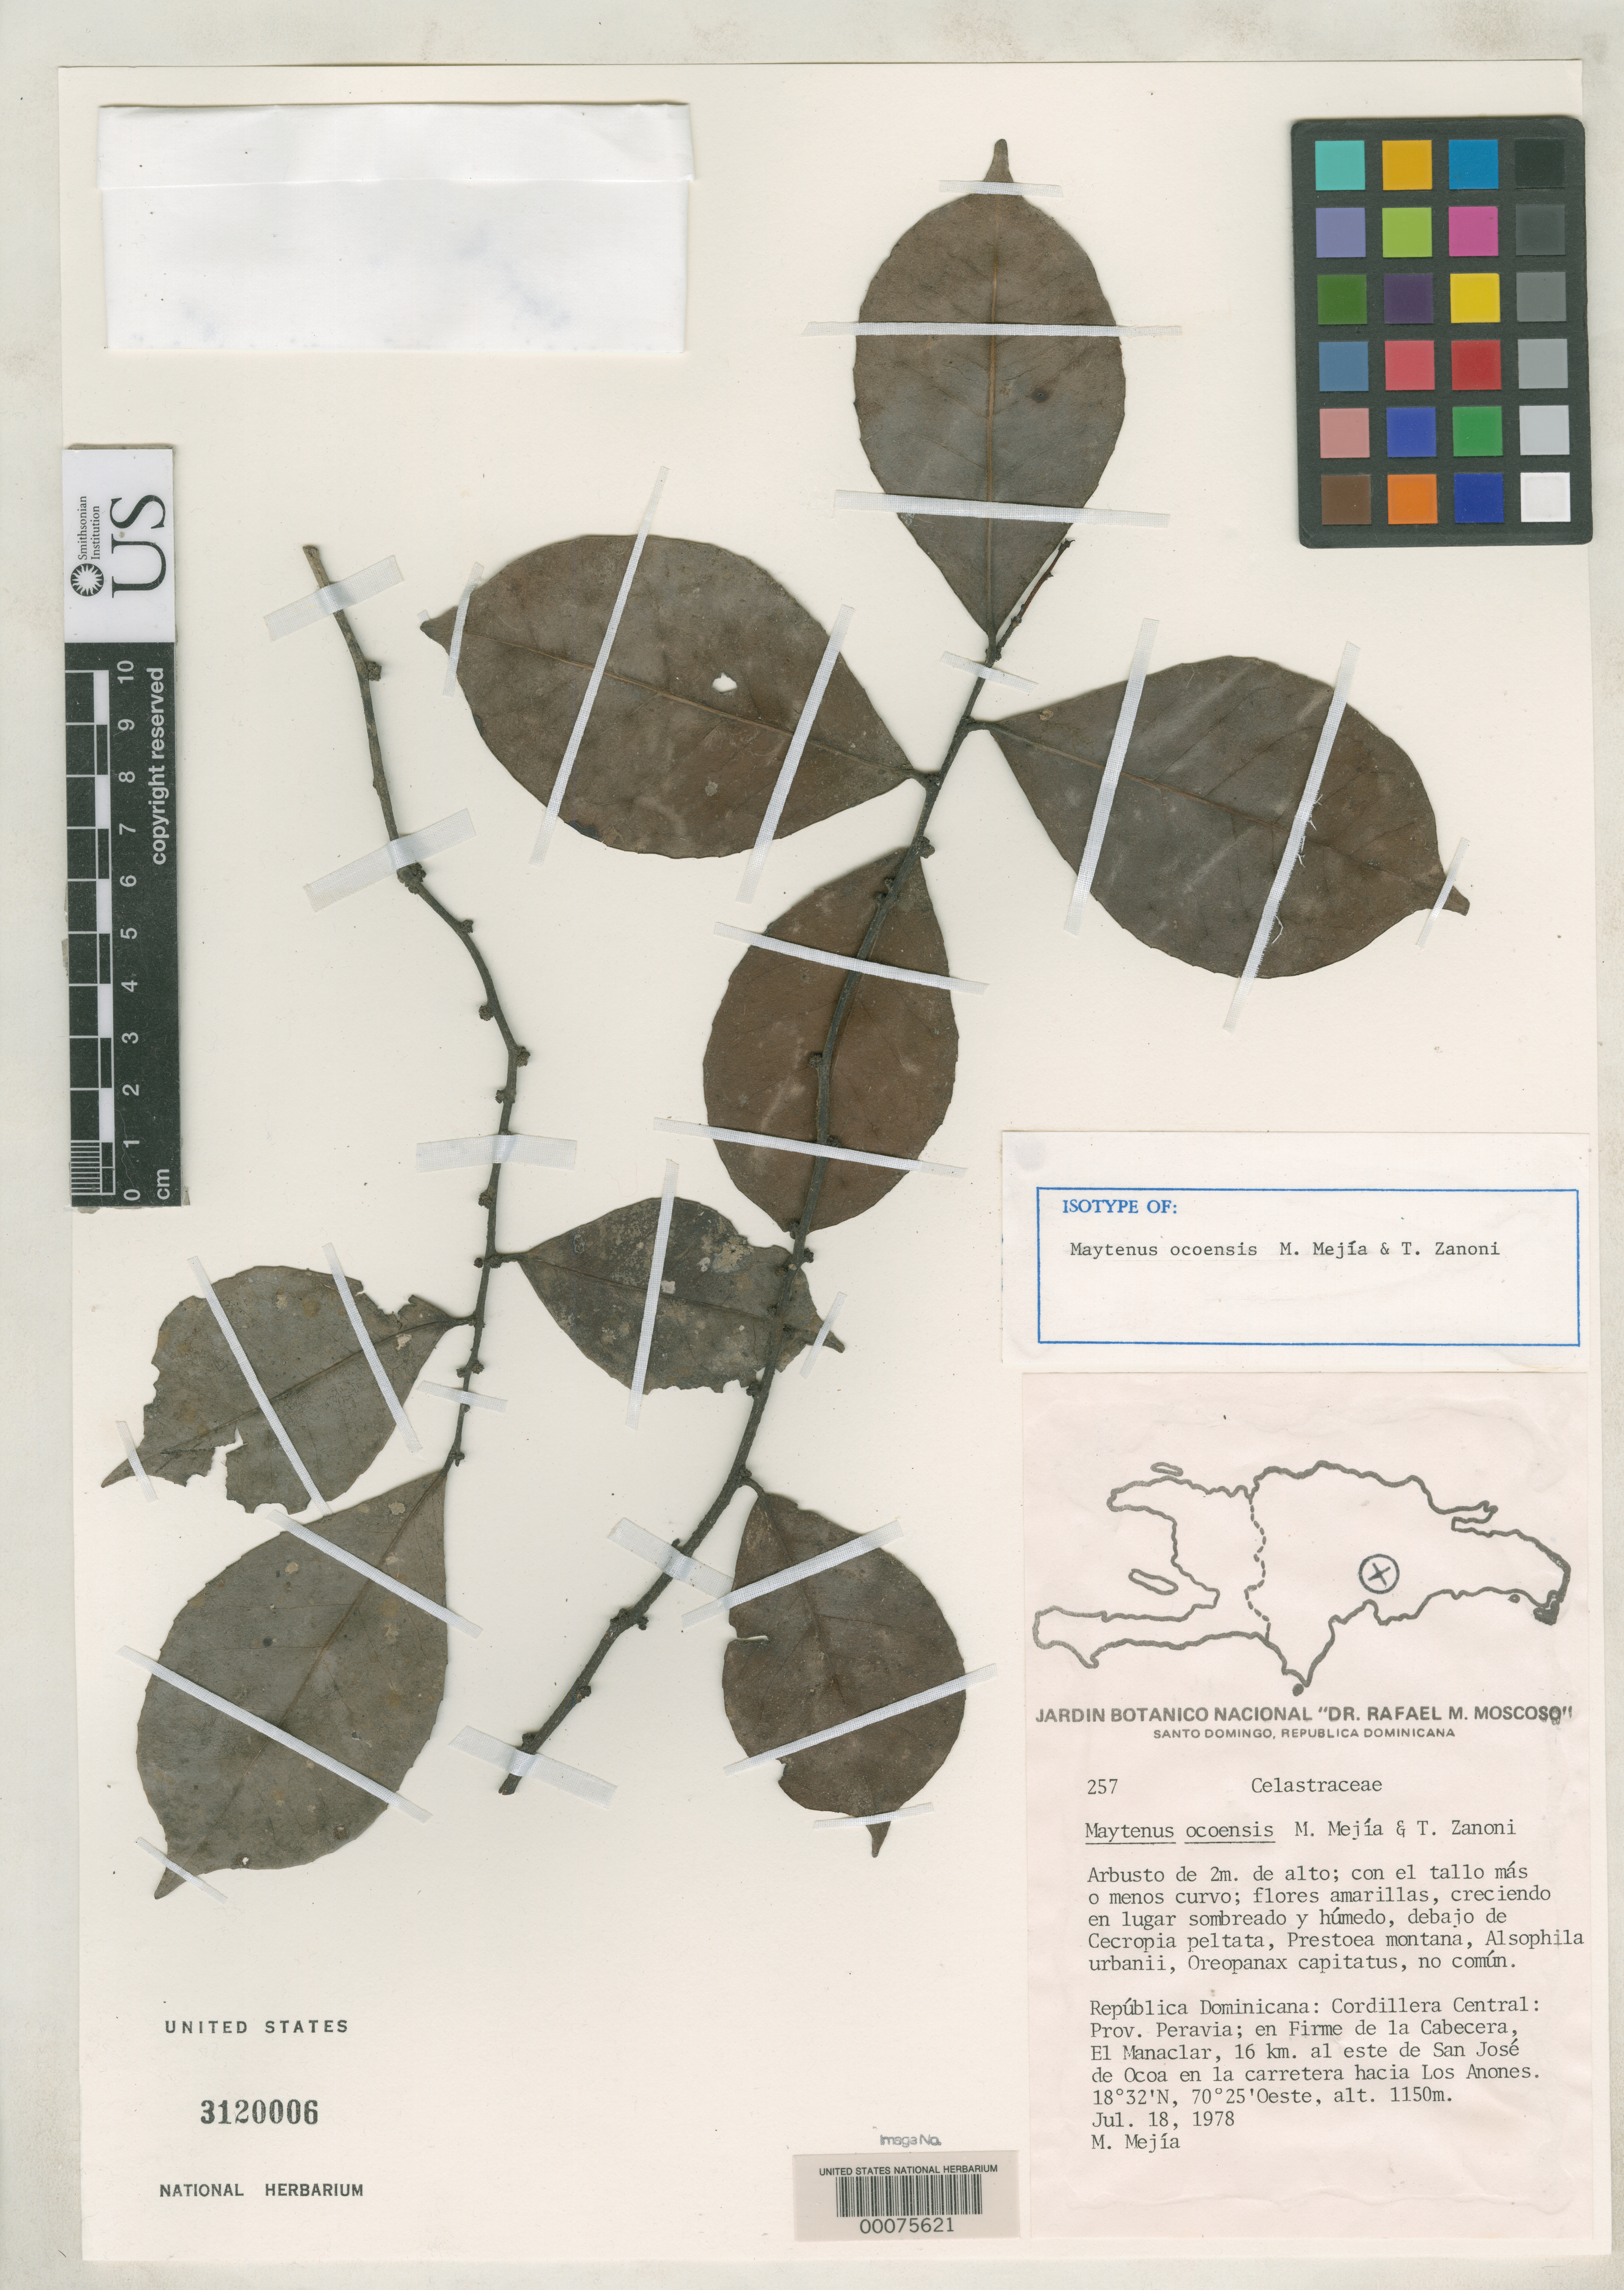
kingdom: Plantae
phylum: Tracheophyta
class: Magnoliopsida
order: Celastrales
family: Celastraceae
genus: Maytenus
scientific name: Maytenus ocoensis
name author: Meijia & Zanoni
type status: Isotype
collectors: M. Mejia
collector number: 257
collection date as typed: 18 Jul 1978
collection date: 1978-07-18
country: Dominican Republic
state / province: Peravia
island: Hispaniola Island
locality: Cordillera Central, firme de La cabecera, El Manclar, 16 km E of San Jose de Ocoa on highway toward Los Anones.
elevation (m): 1150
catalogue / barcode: US 3120006